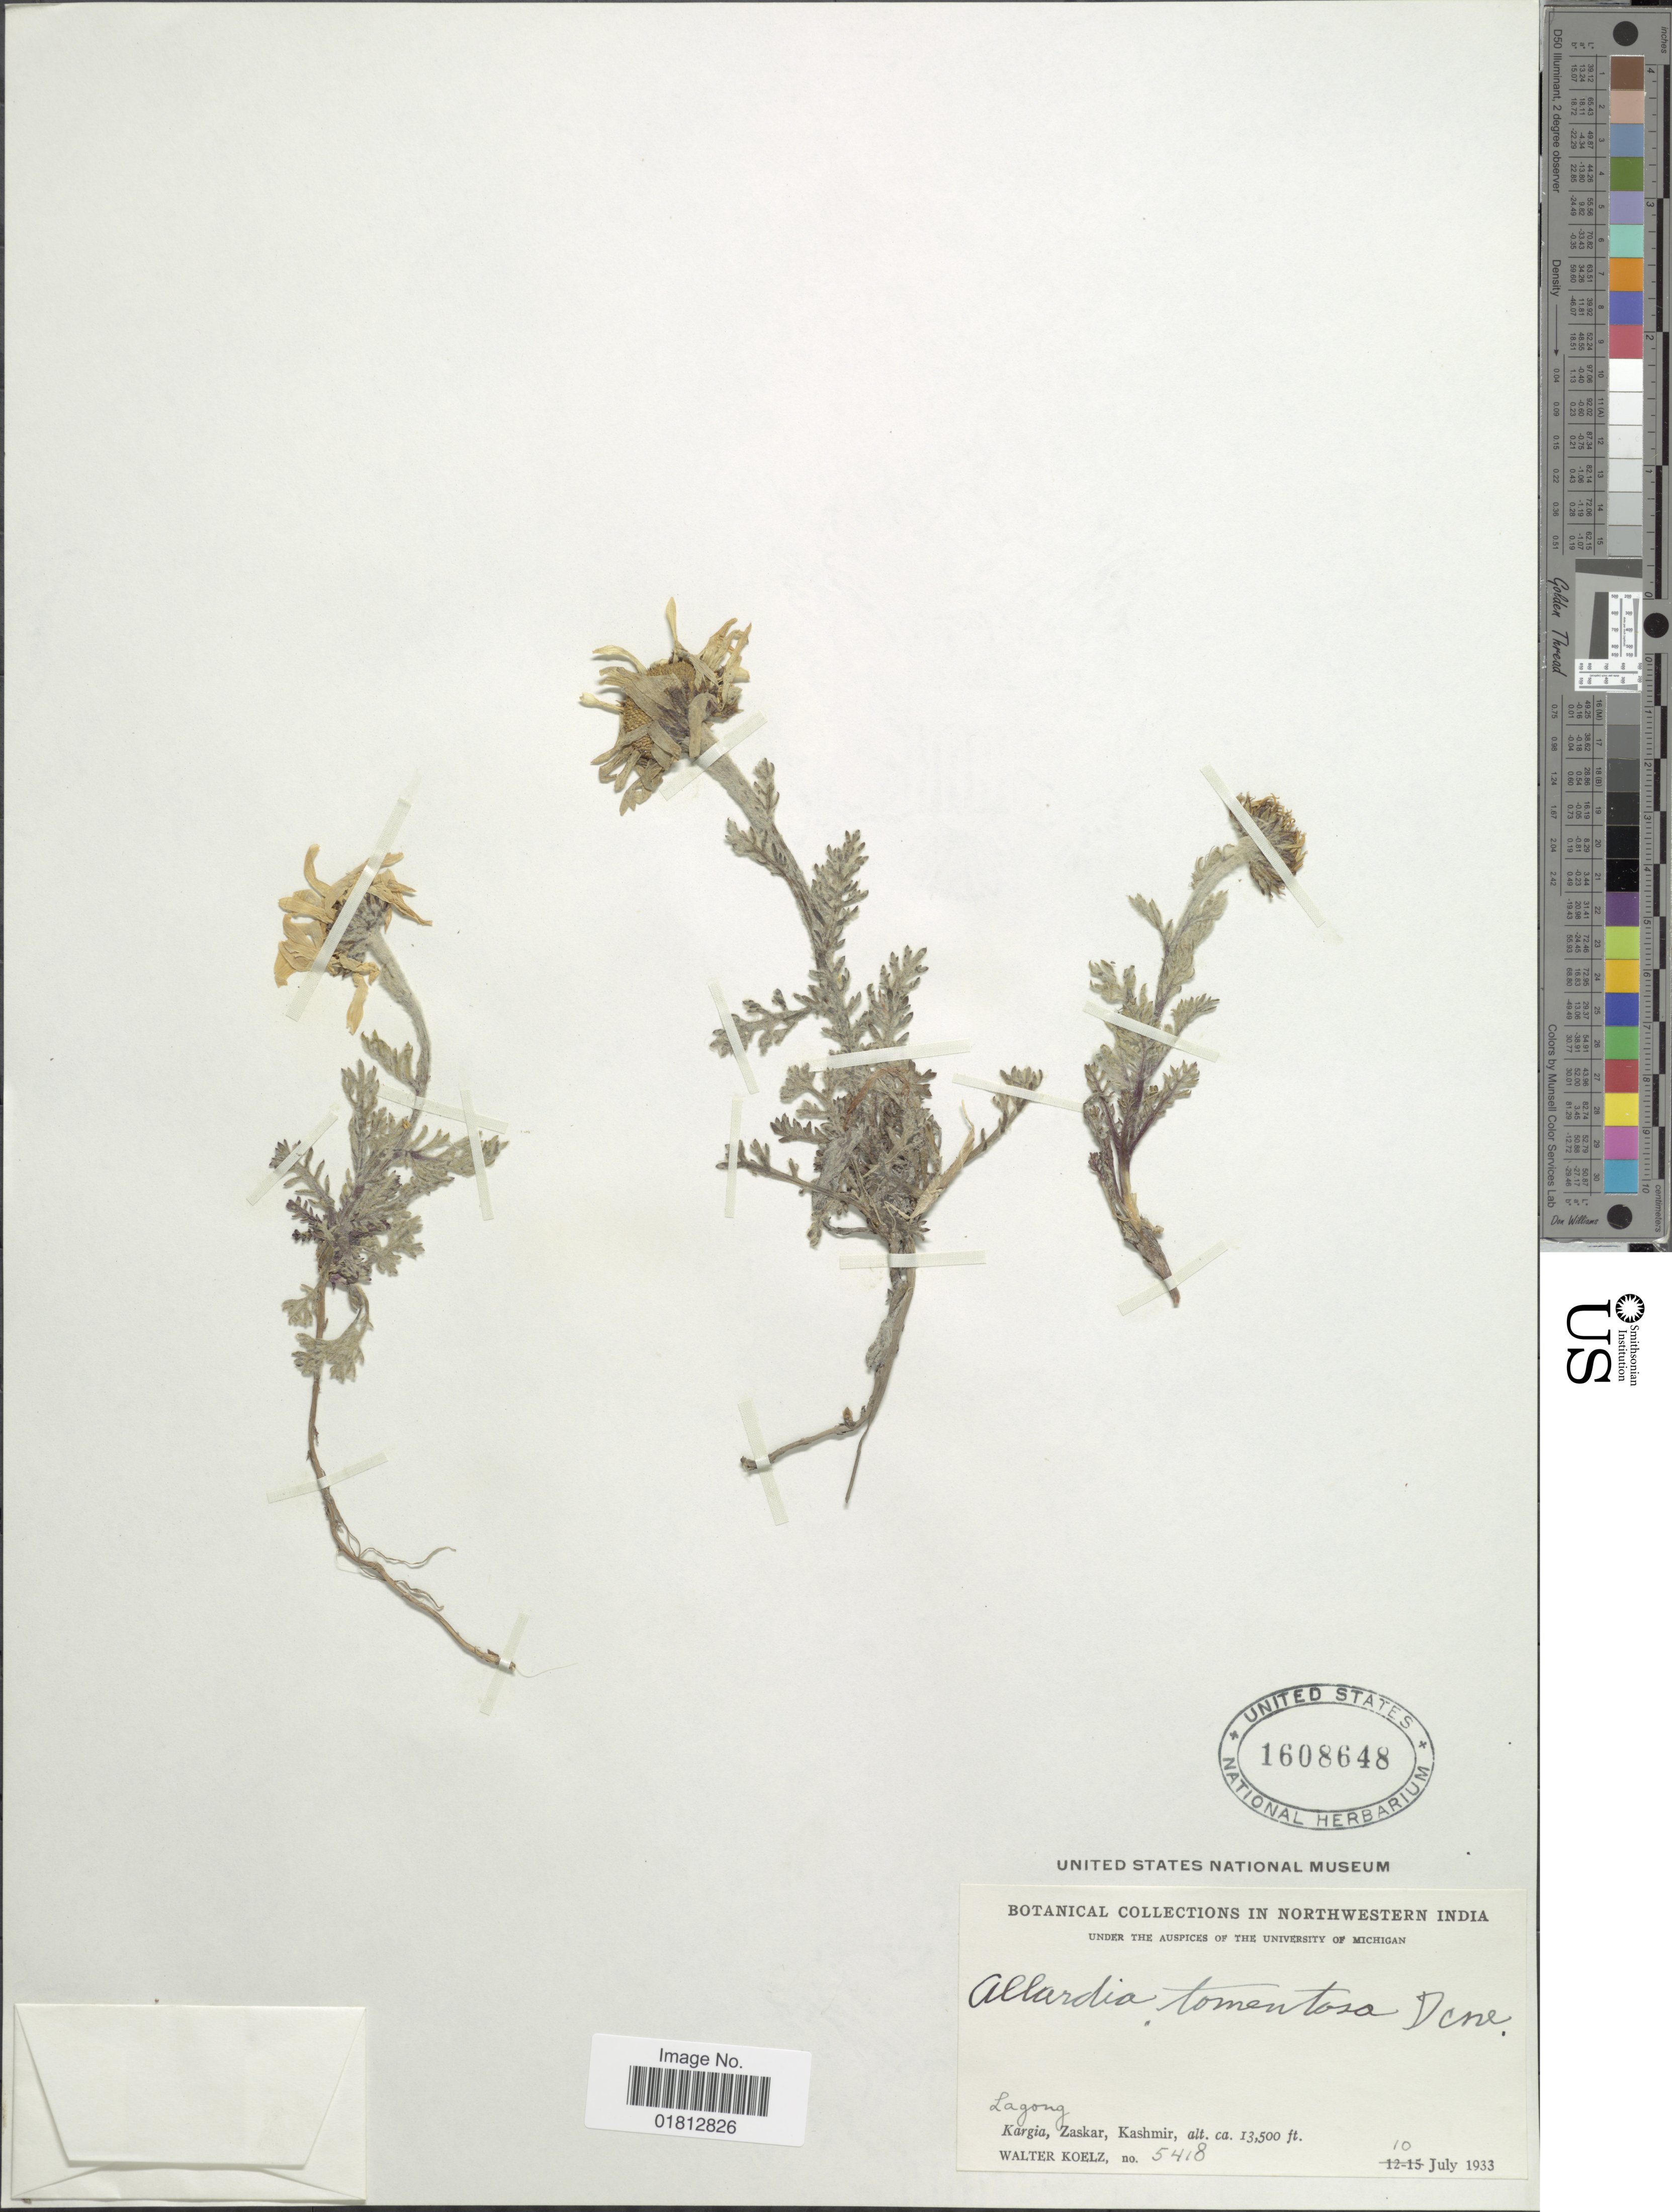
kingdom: Plantae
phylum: Tracheophyta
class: Magnoliopsida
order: Asterales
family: Asteraceae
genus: Allardia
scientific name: Allardia tomentosa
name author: Decne.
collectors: W. N. Koelz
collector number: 5418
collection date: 1933-07-10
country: India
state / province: Jammu and Kashmir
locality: Northwestern India, Lagong, Kargia, Zaskar, Kashmir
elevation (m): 4115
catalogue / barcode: US 1608648